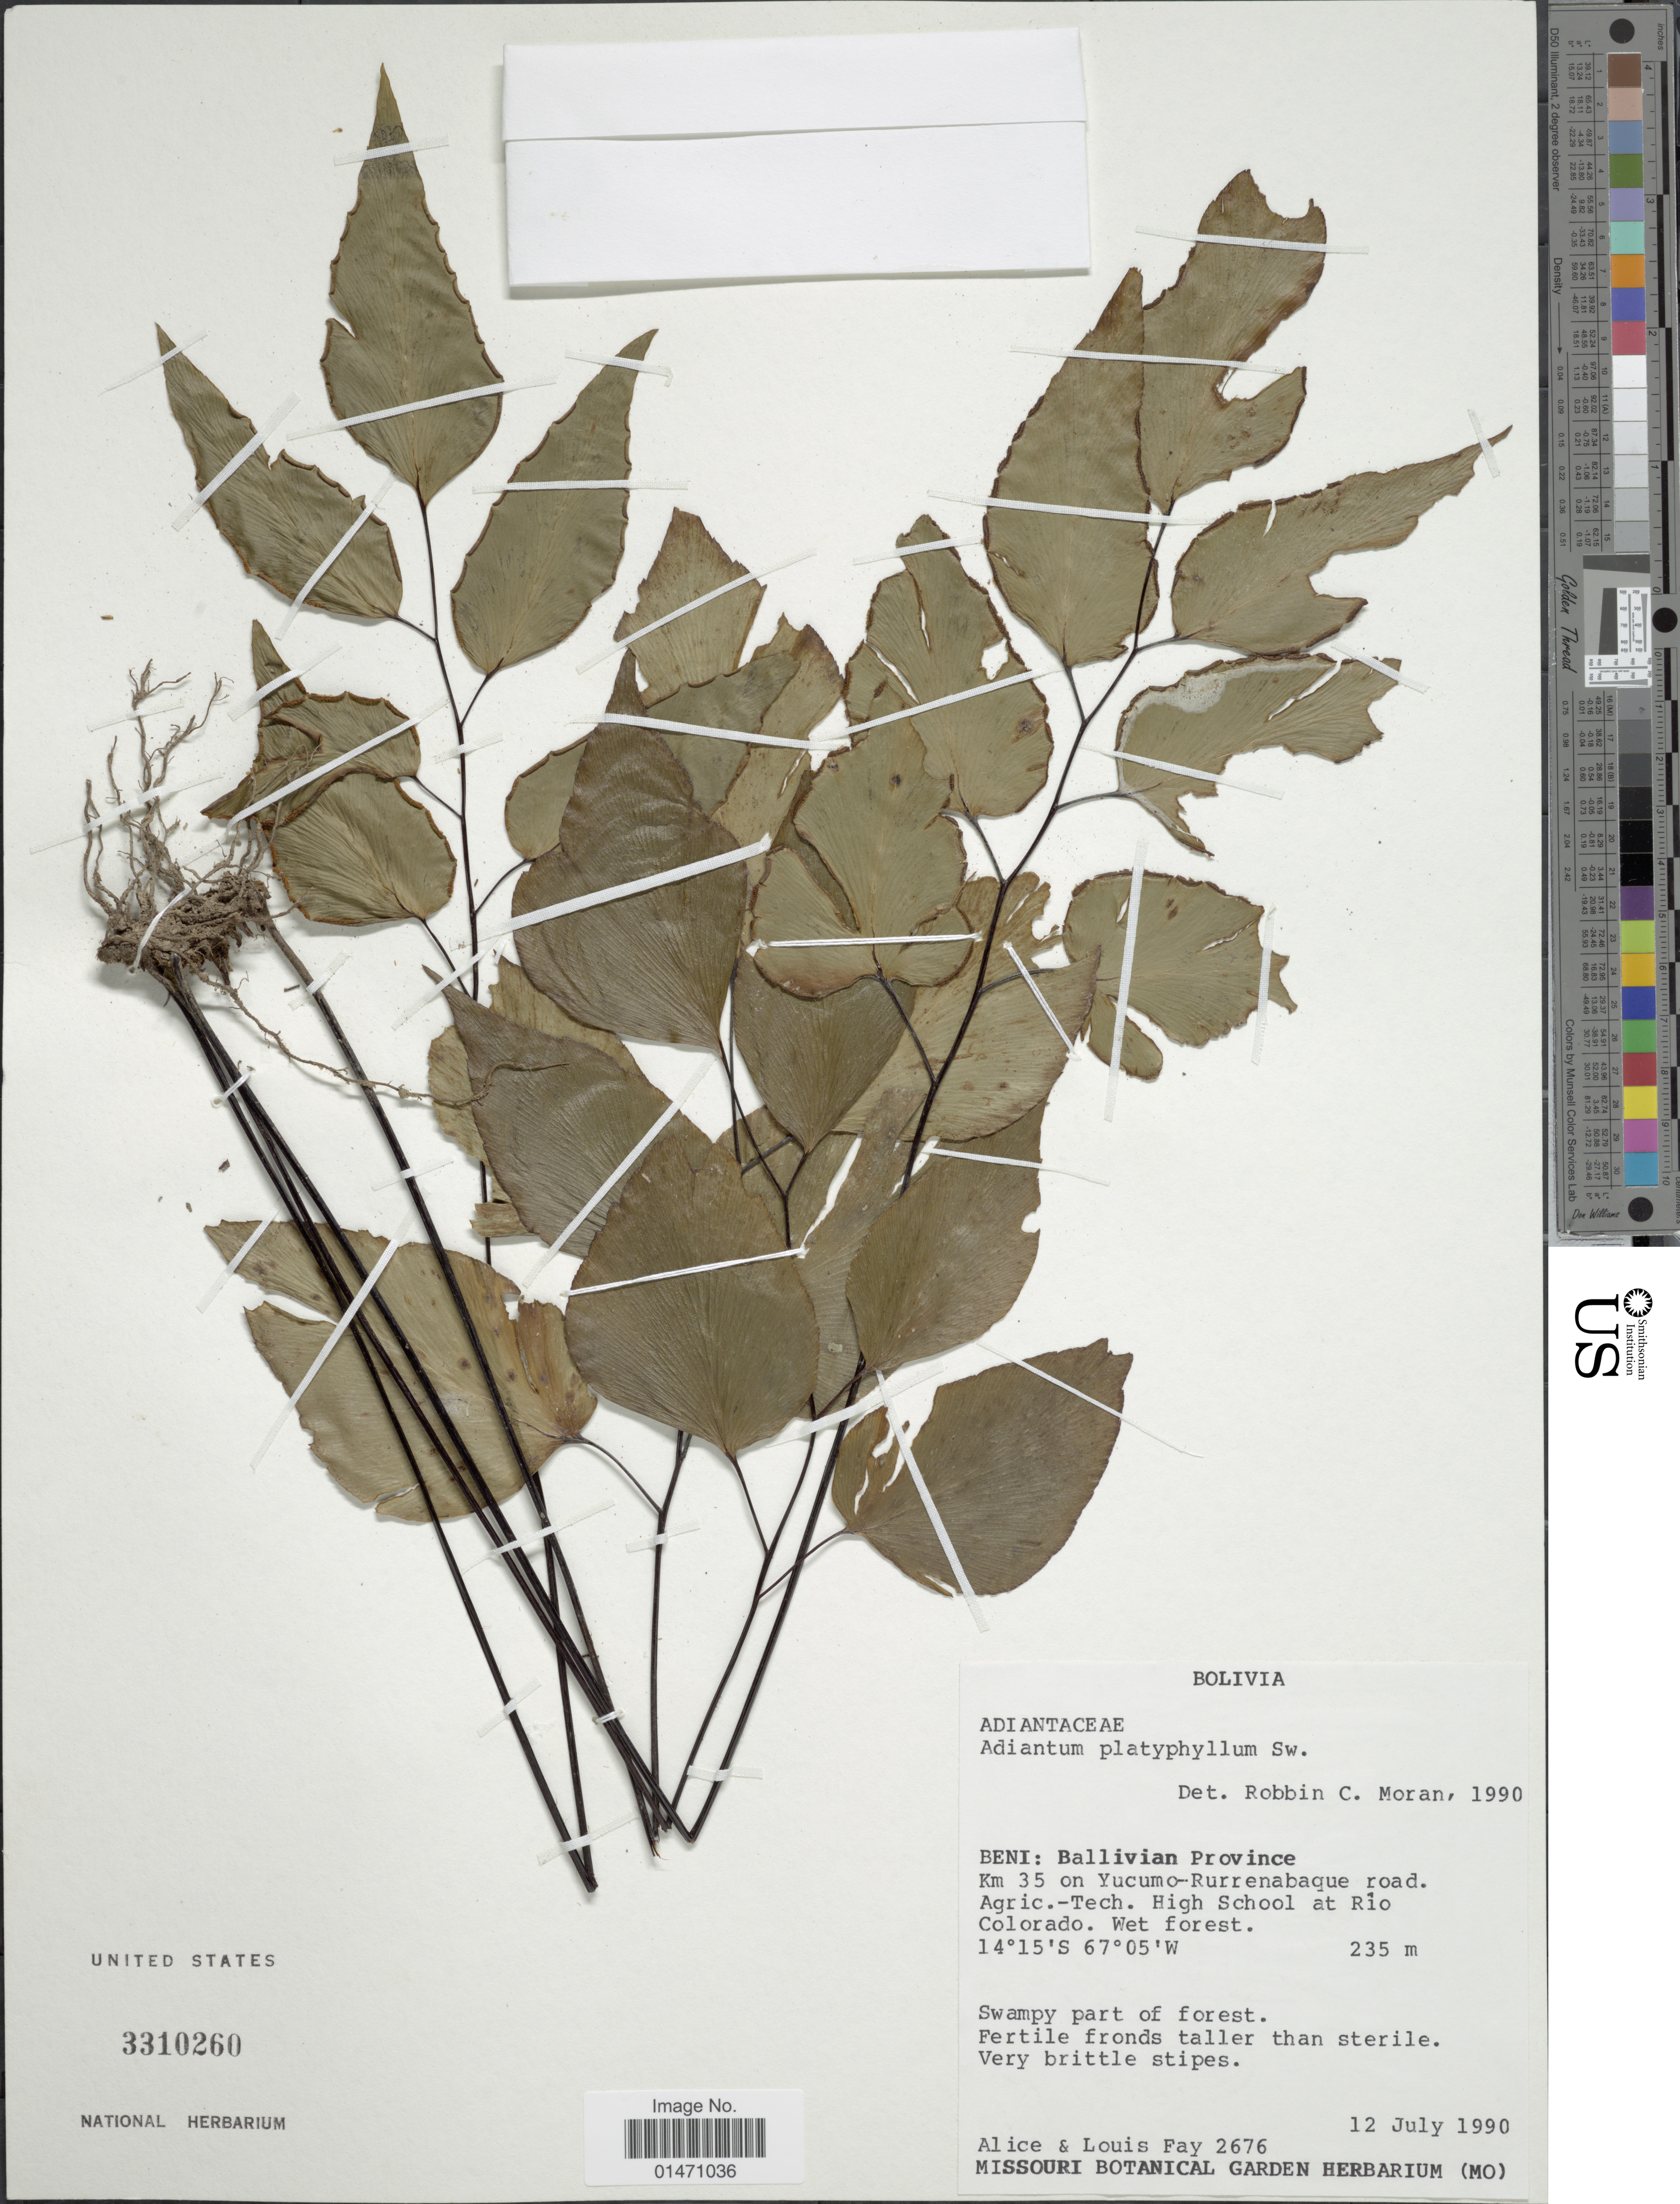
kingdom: Plantae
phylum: Tracheophyta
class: Polypodiopsida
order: Polypodiales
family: Pteridaceae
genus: Adiantum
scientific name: Adiantum platyphyllum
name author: Sw.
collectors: A. Fay & L. Fay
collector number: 2676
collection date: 1990-07-12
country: Bolivia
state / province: Beni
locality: Beni: Ballivian Province, km 35 on Yucumo-Rurrenabaque road, Agric. Tech. High school at Rio Colorado, wet forest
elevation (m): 235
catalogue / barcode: US 3310260